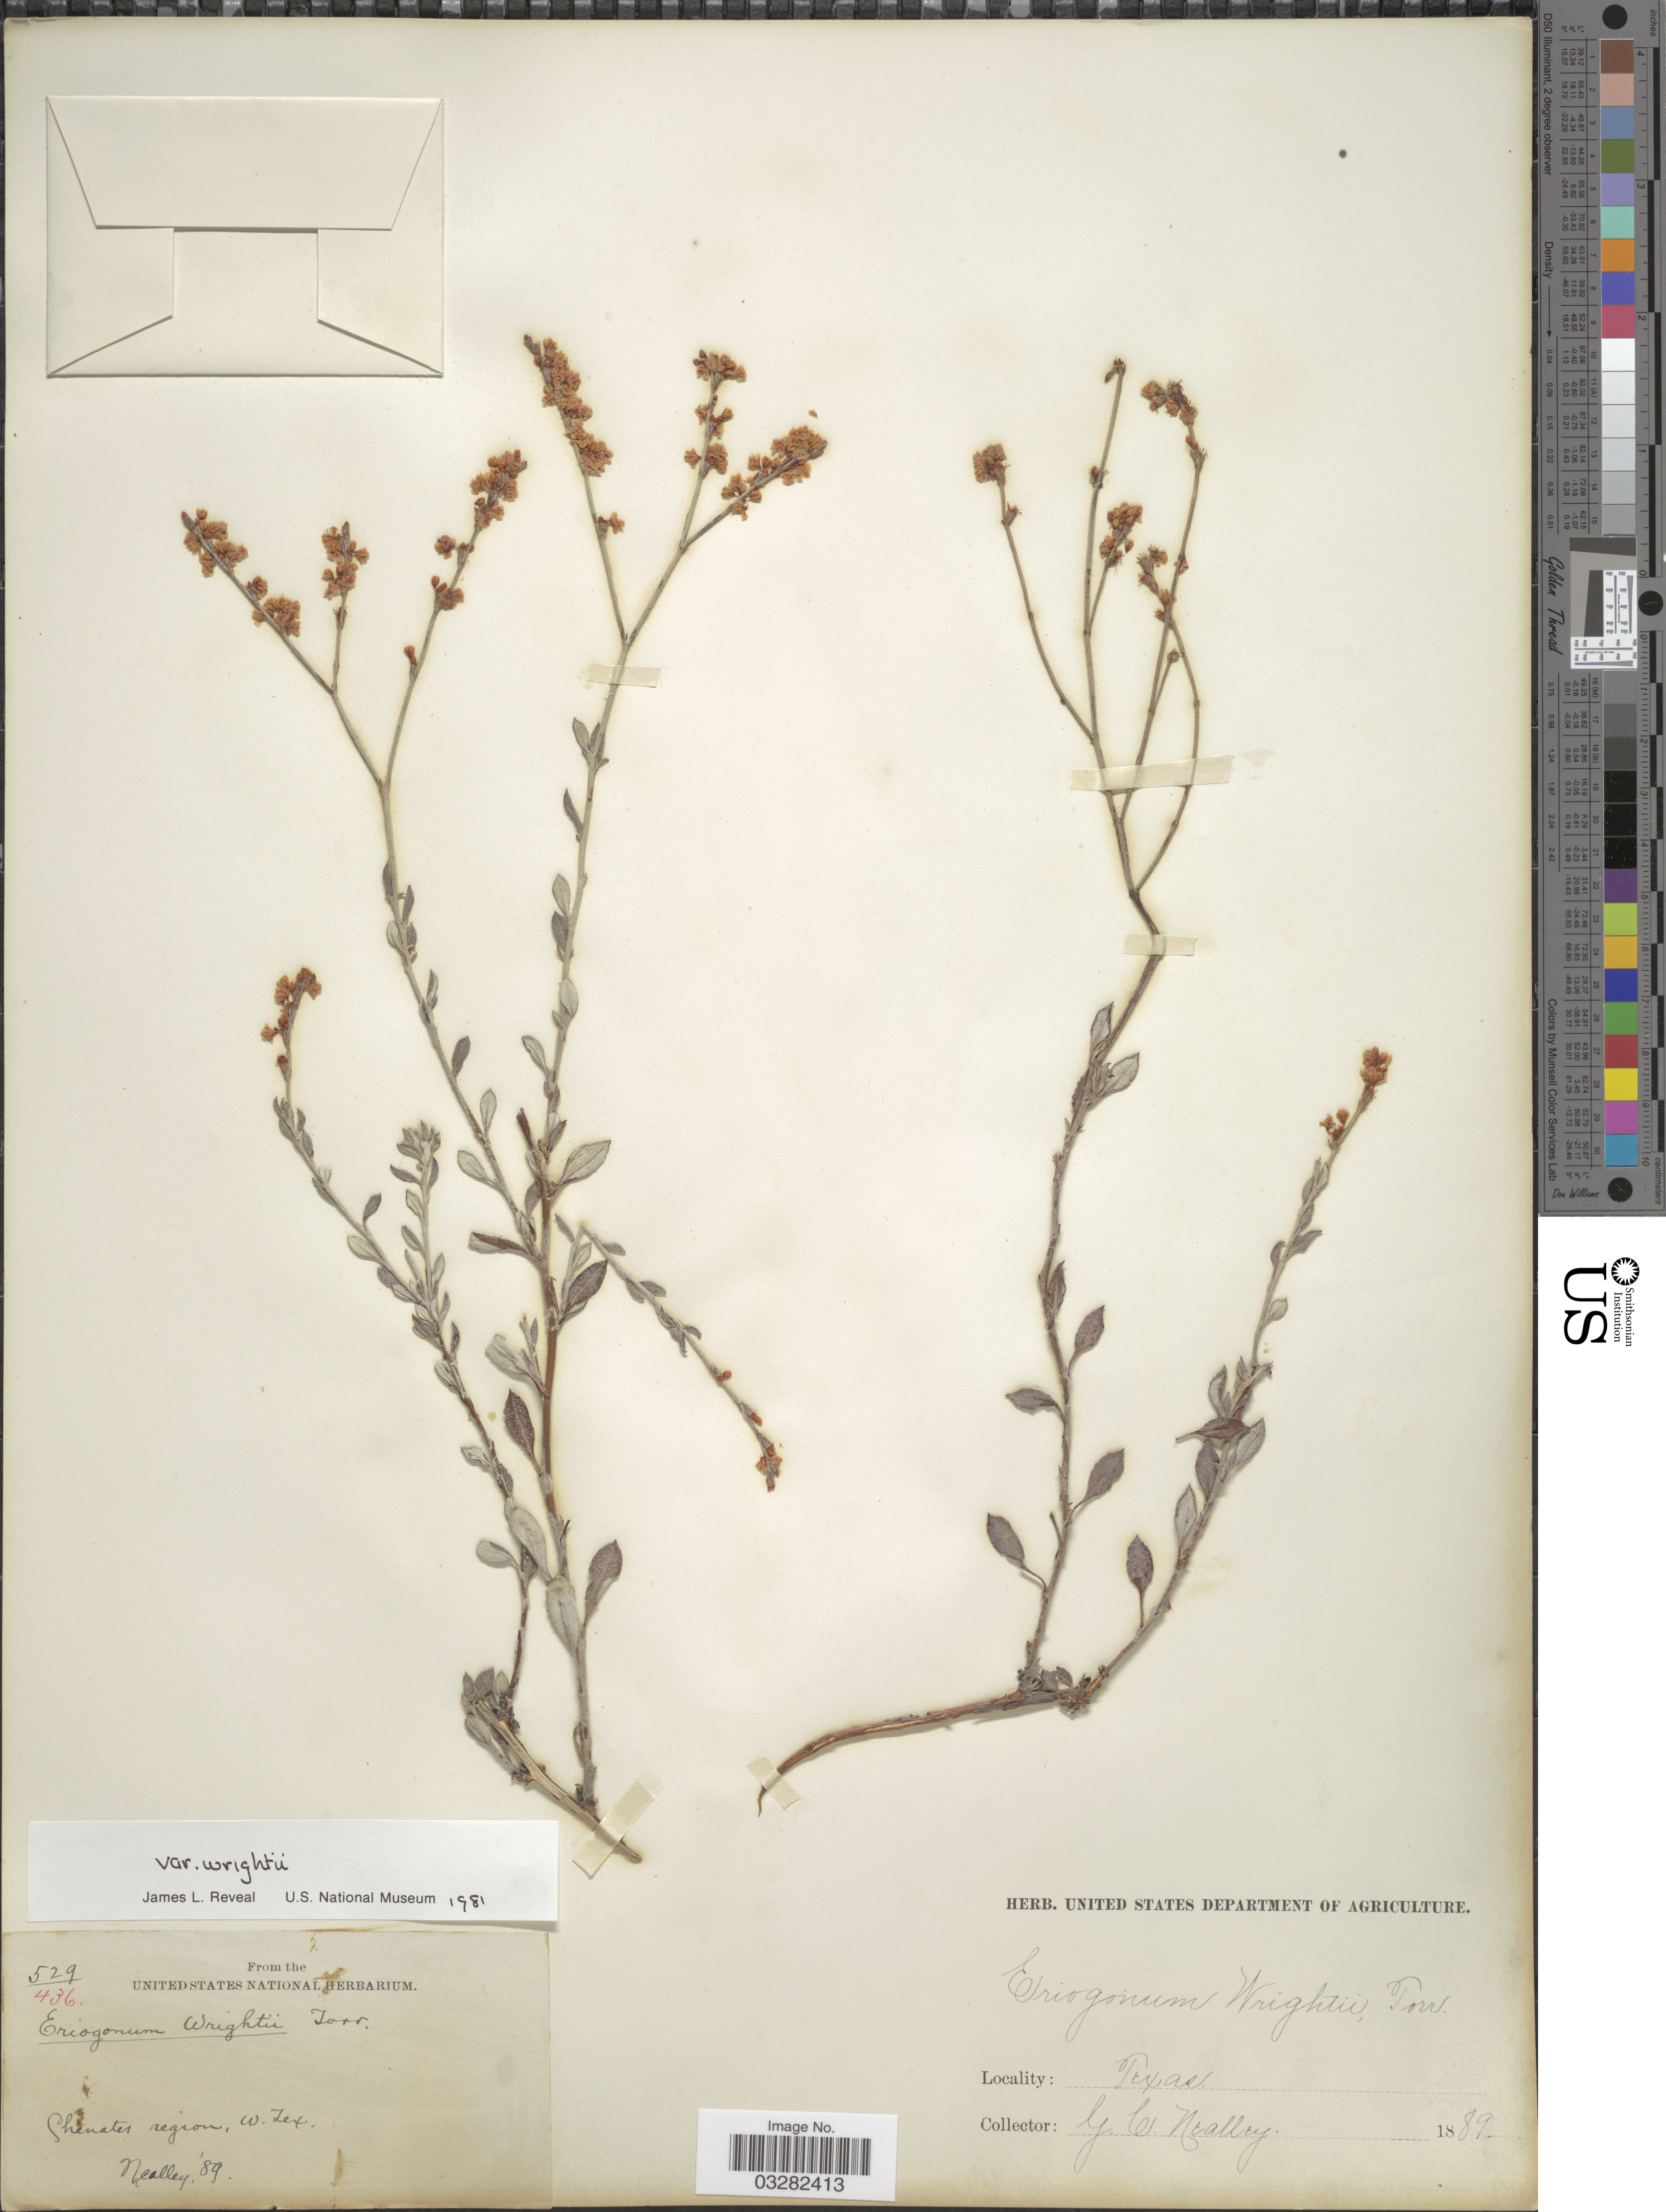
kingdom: Plantae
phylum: Tracheophyta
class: Magnoliopsida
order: Caryophyllales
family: Polygonaceae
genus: Eriogonum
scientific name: Eriogonum wrightii var. wrightii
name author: Torr. ex Benth.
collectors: G. C. Nealley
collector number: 529/436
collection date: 1889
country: United States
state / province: Texas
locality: Chenates region, W. Tex.